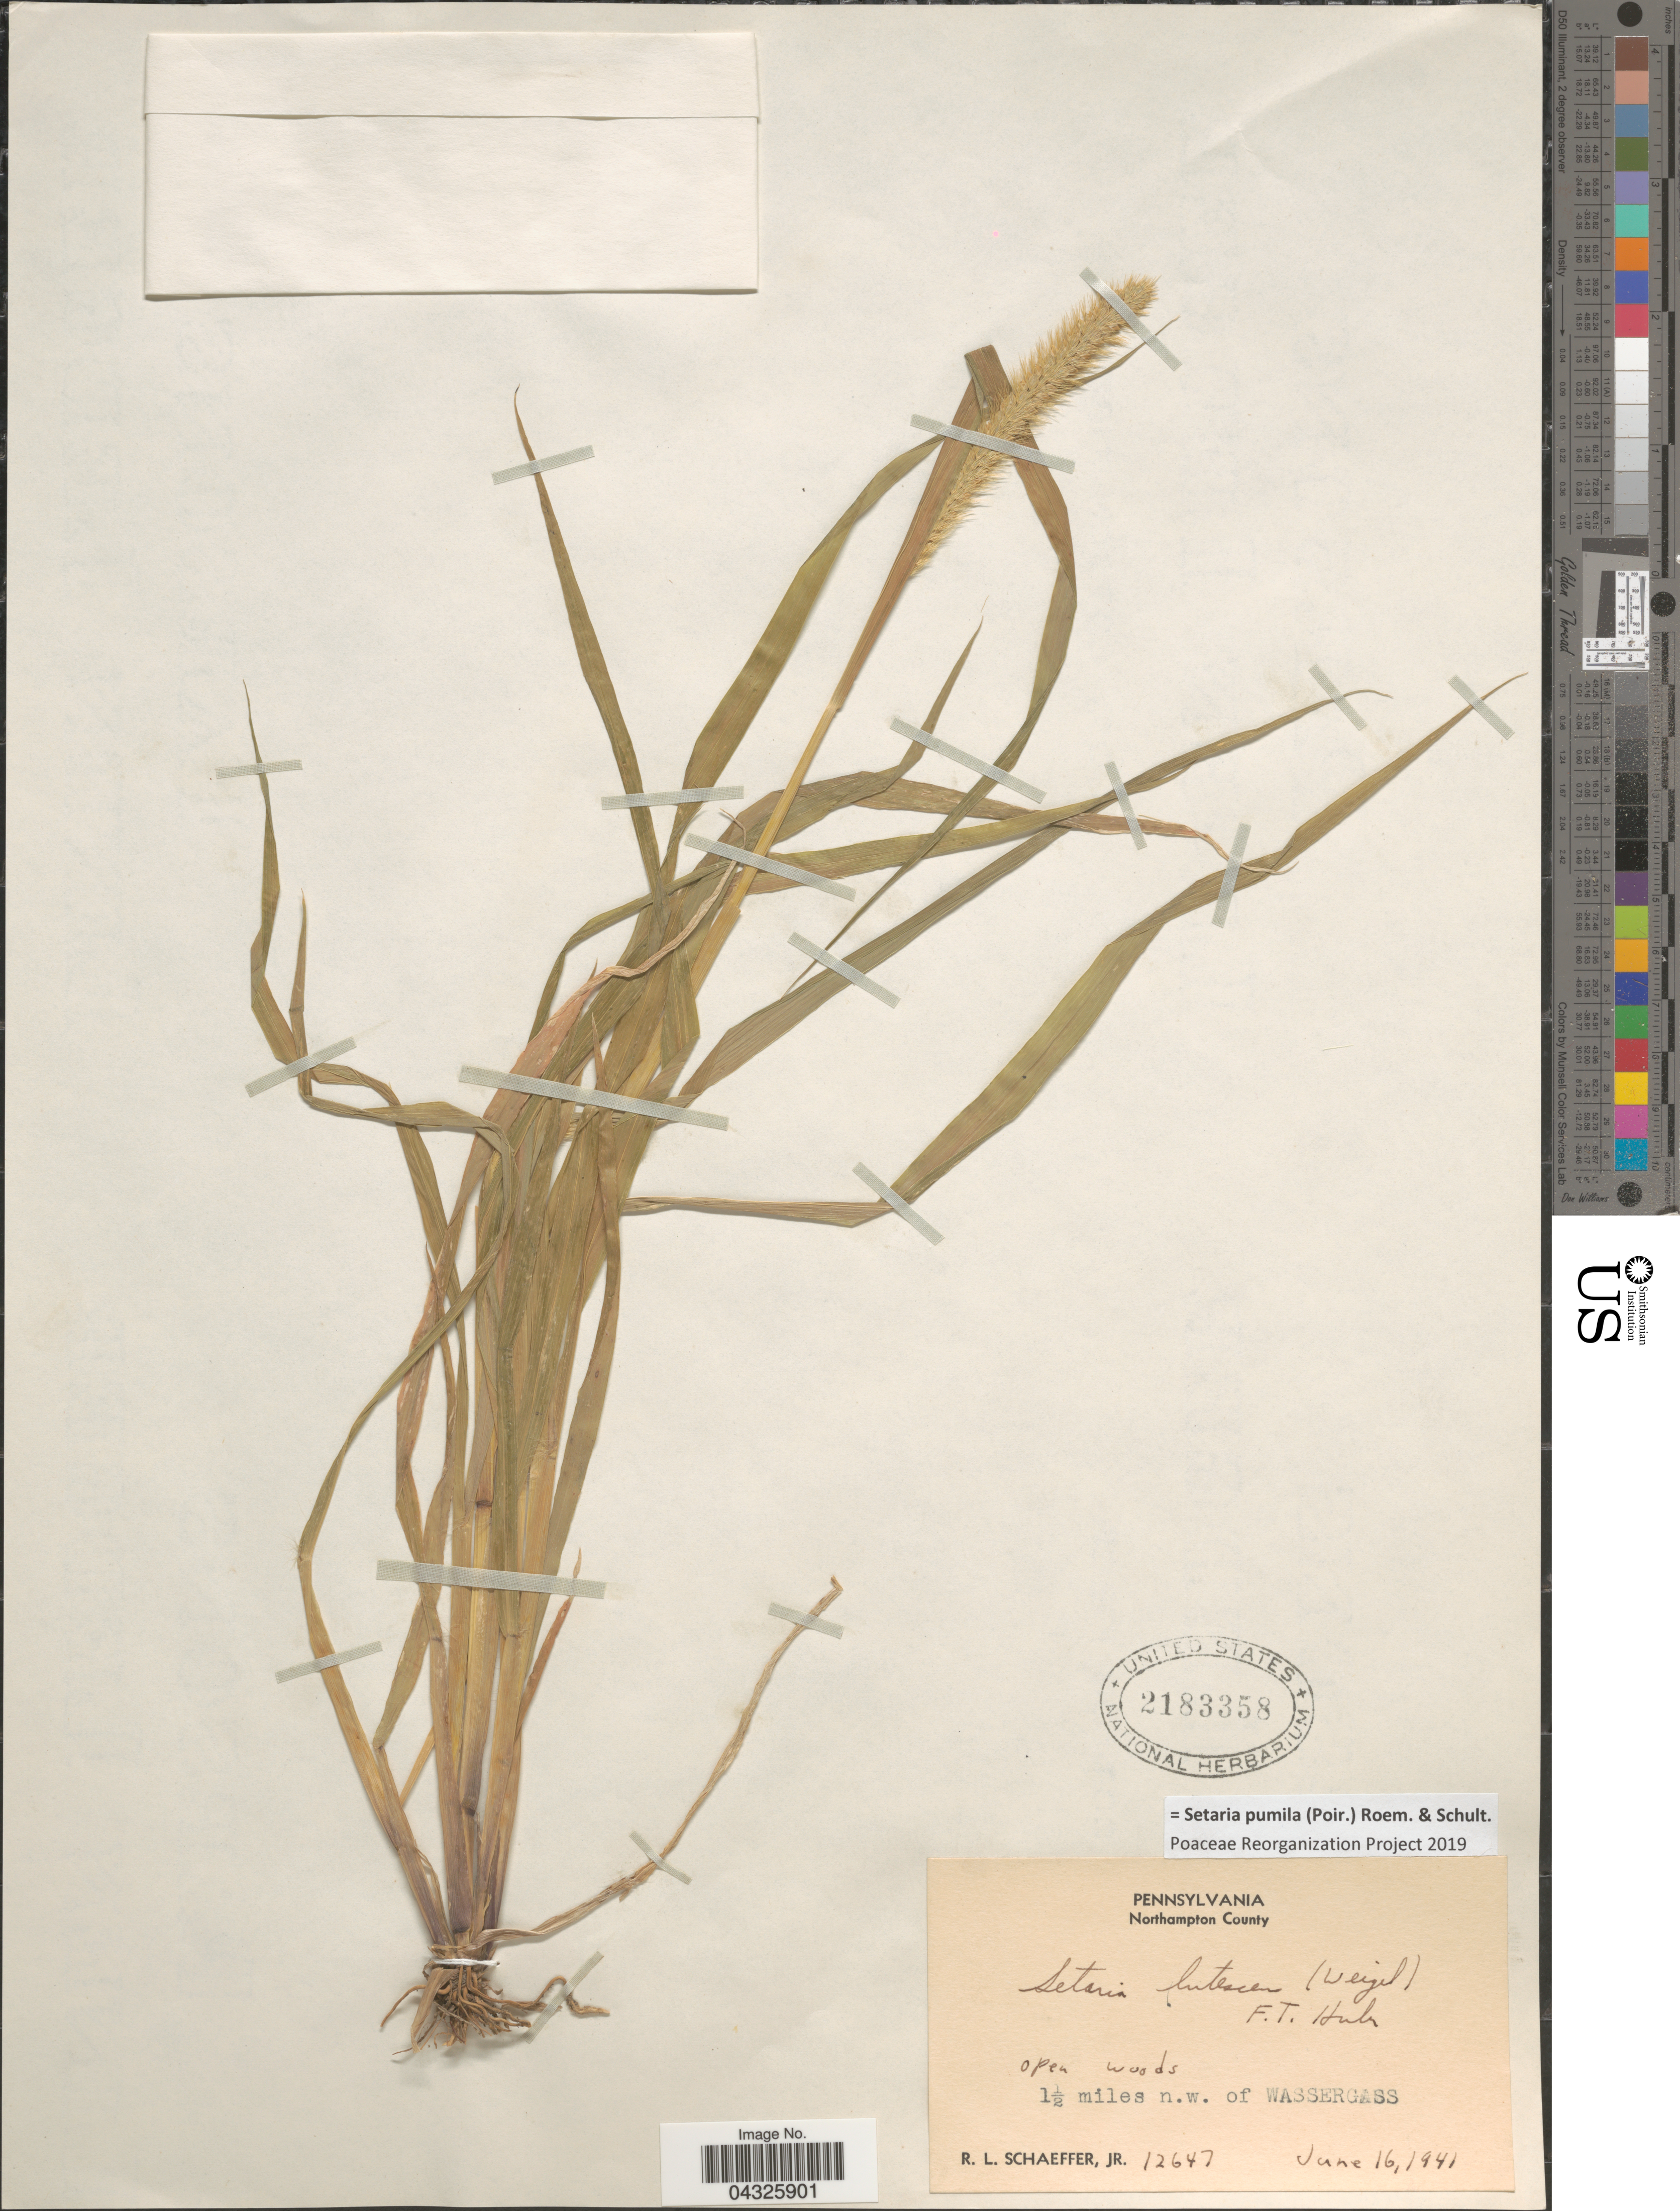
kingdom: Plantae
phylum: Tracheophyta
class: Liliopsida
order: Poales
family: Poaceae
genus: Setaria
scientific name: Setaria pumila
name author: (Poir.) Roem. & Schult.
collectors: R. L. Schaeffer Jr.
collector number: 12647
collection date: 1941-06-16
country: United States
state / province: Pennsylvania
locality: Northampton County. 1½ miles n.w of Wassergass.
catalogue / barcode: US 2183358